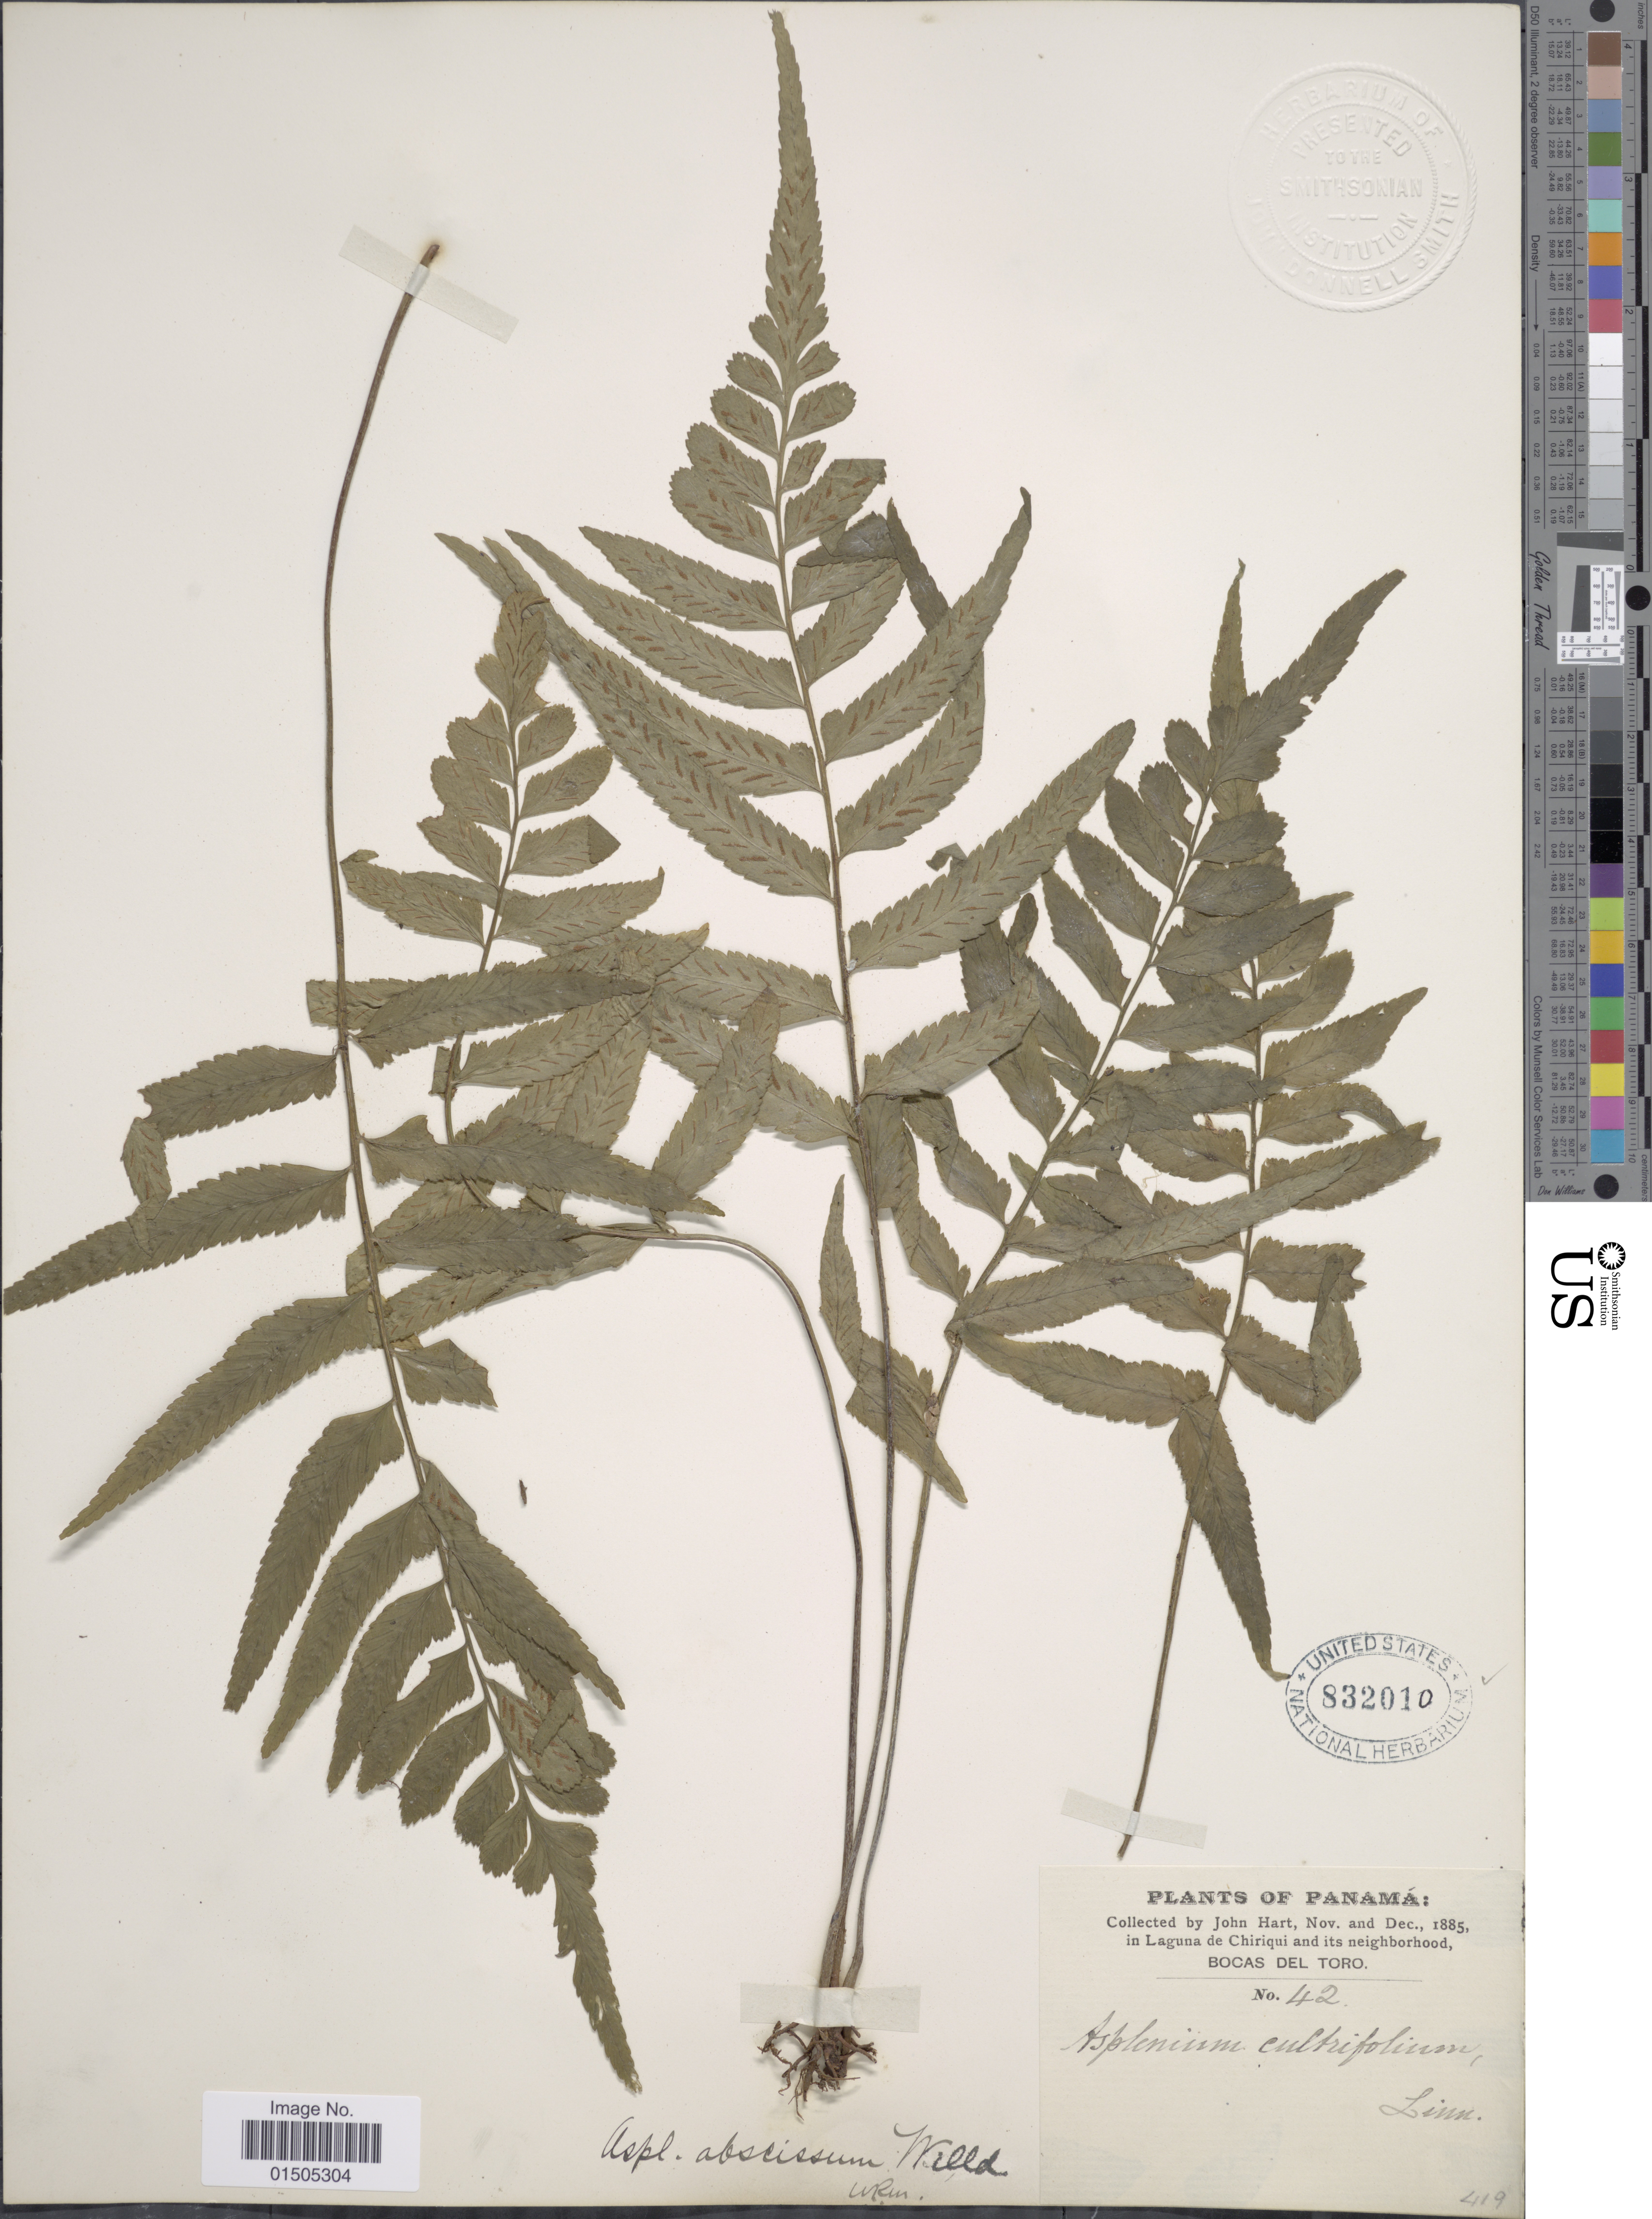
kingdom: Plantae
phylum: Tracheophyta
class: Polypodiopsida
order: Polypodiales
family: Aspleniaceae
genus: Asplenium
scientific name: Asplenium abscissum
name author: Willd.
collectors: J. H. Hart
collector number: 42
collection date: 1885-11/1885-12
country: Panama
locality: Panamá: in Laguna de Chiriqui and its neighborhood, Bocas del Toro.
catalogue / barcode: US 832010